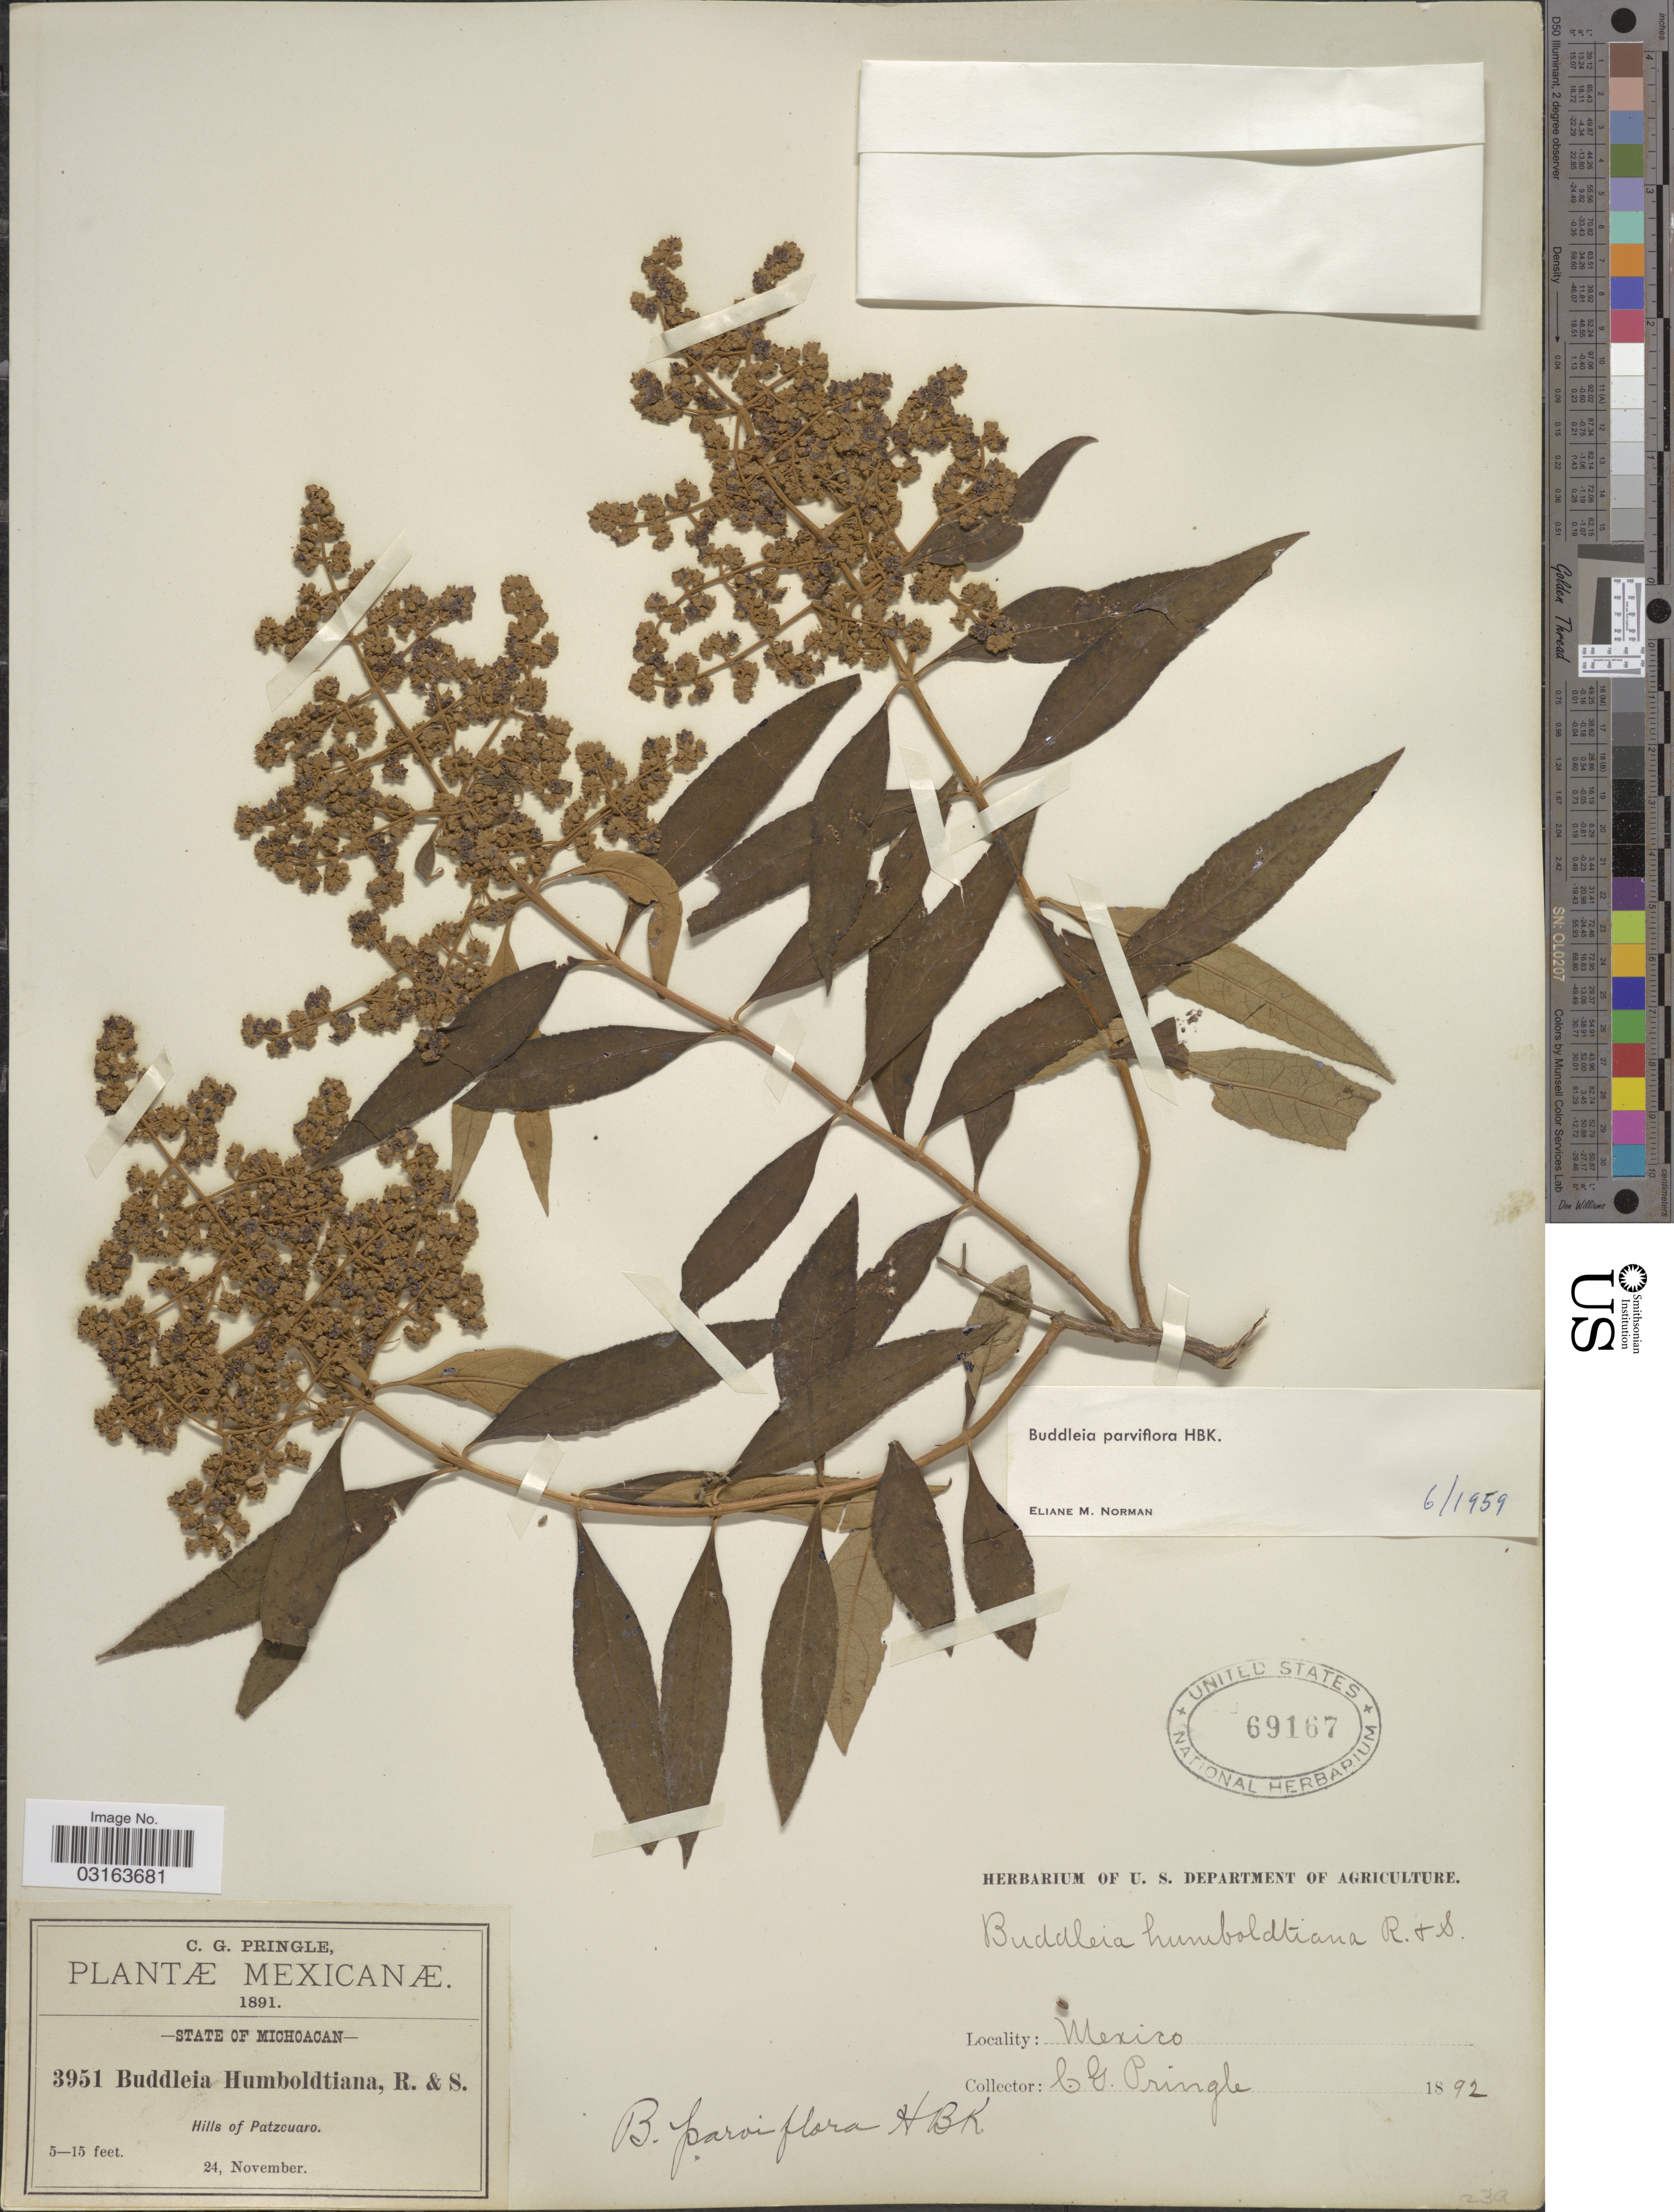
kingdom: Plantae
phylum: Tracheophyta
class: Magnoliopsida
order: Lamiales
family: Scrophulariaceae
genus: Buddleja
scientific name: Buddleja parviflora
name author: Kunth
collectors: C. G. Pringle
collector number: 3951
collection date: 1891-11-24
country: Mexico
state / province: Michoacán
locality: Hills of Patzcuaro.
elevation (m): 2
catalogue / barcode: US 69167